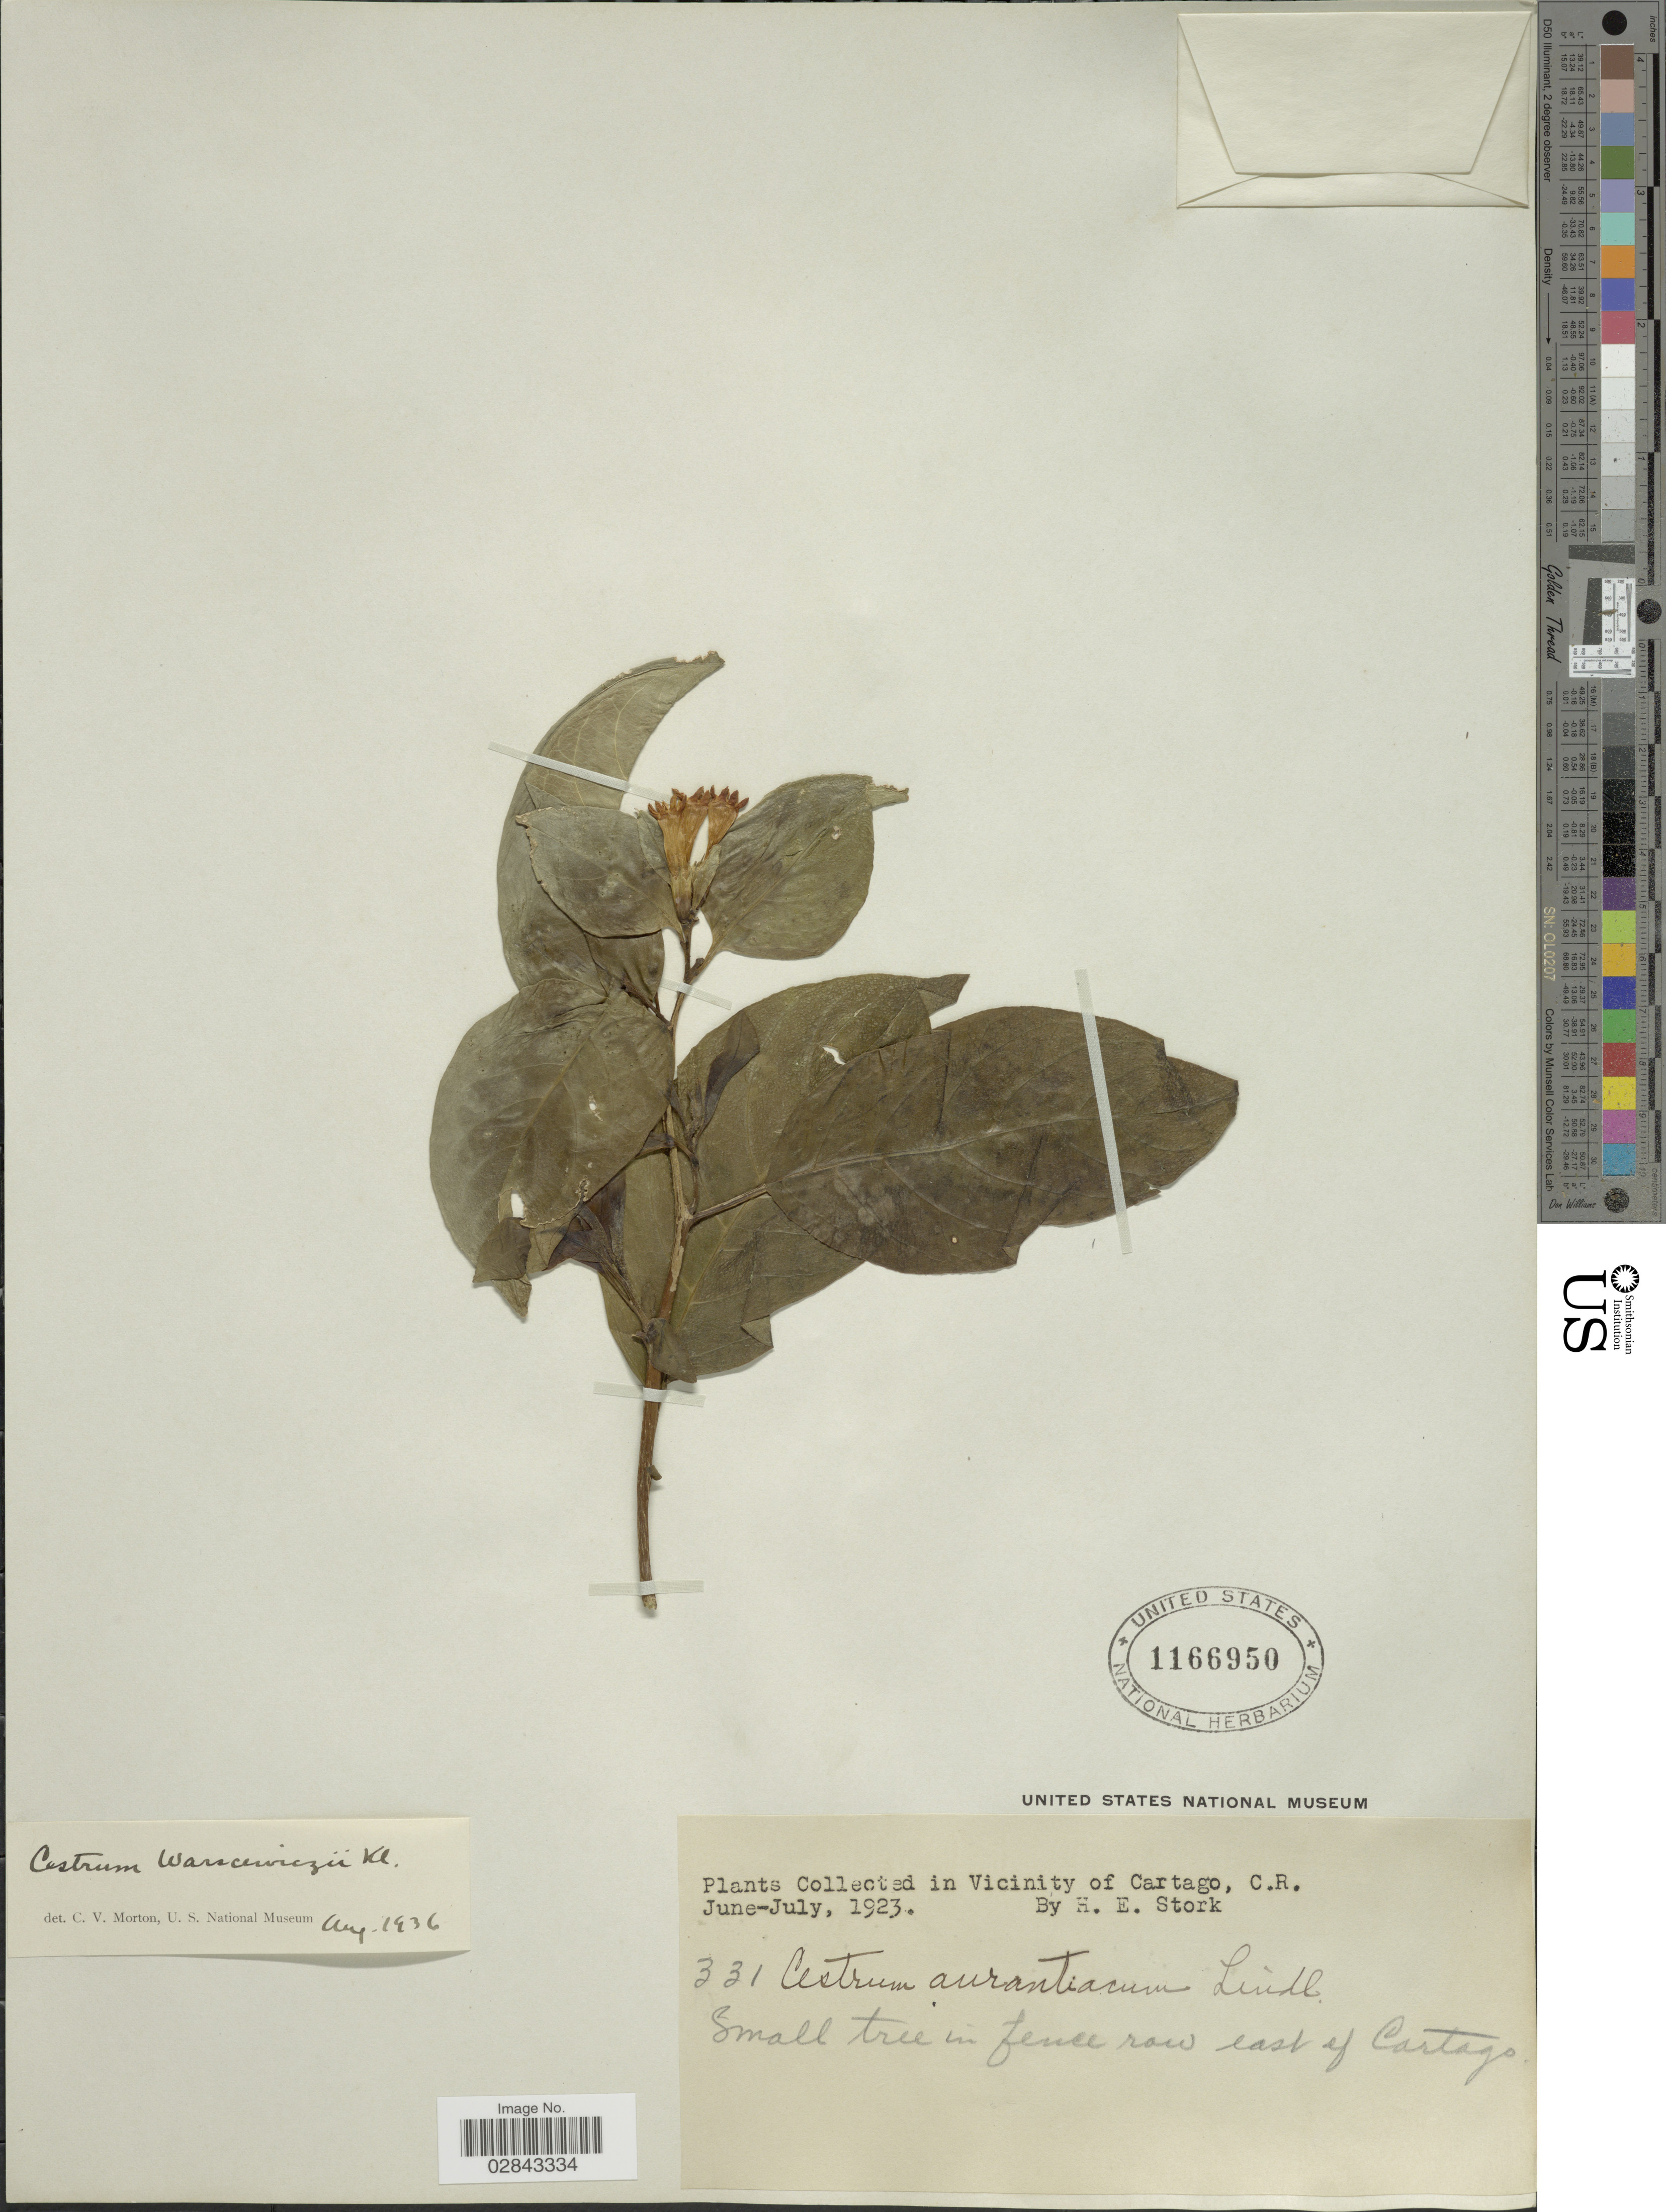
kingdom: Plantae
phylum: Tracheophyta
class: Magnoliopsida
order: Solanales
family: Solanaceae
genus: Cestrum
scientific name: Cestrum aurantiacum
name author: Lindley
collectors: H. E. Stork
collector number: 331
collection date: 1923-06/1923-07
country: Costa Rica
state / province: Cartago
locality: In Vicinity of Cartago, C.R. Small tree in fence row east of Cartago.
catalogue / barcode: US 1166950